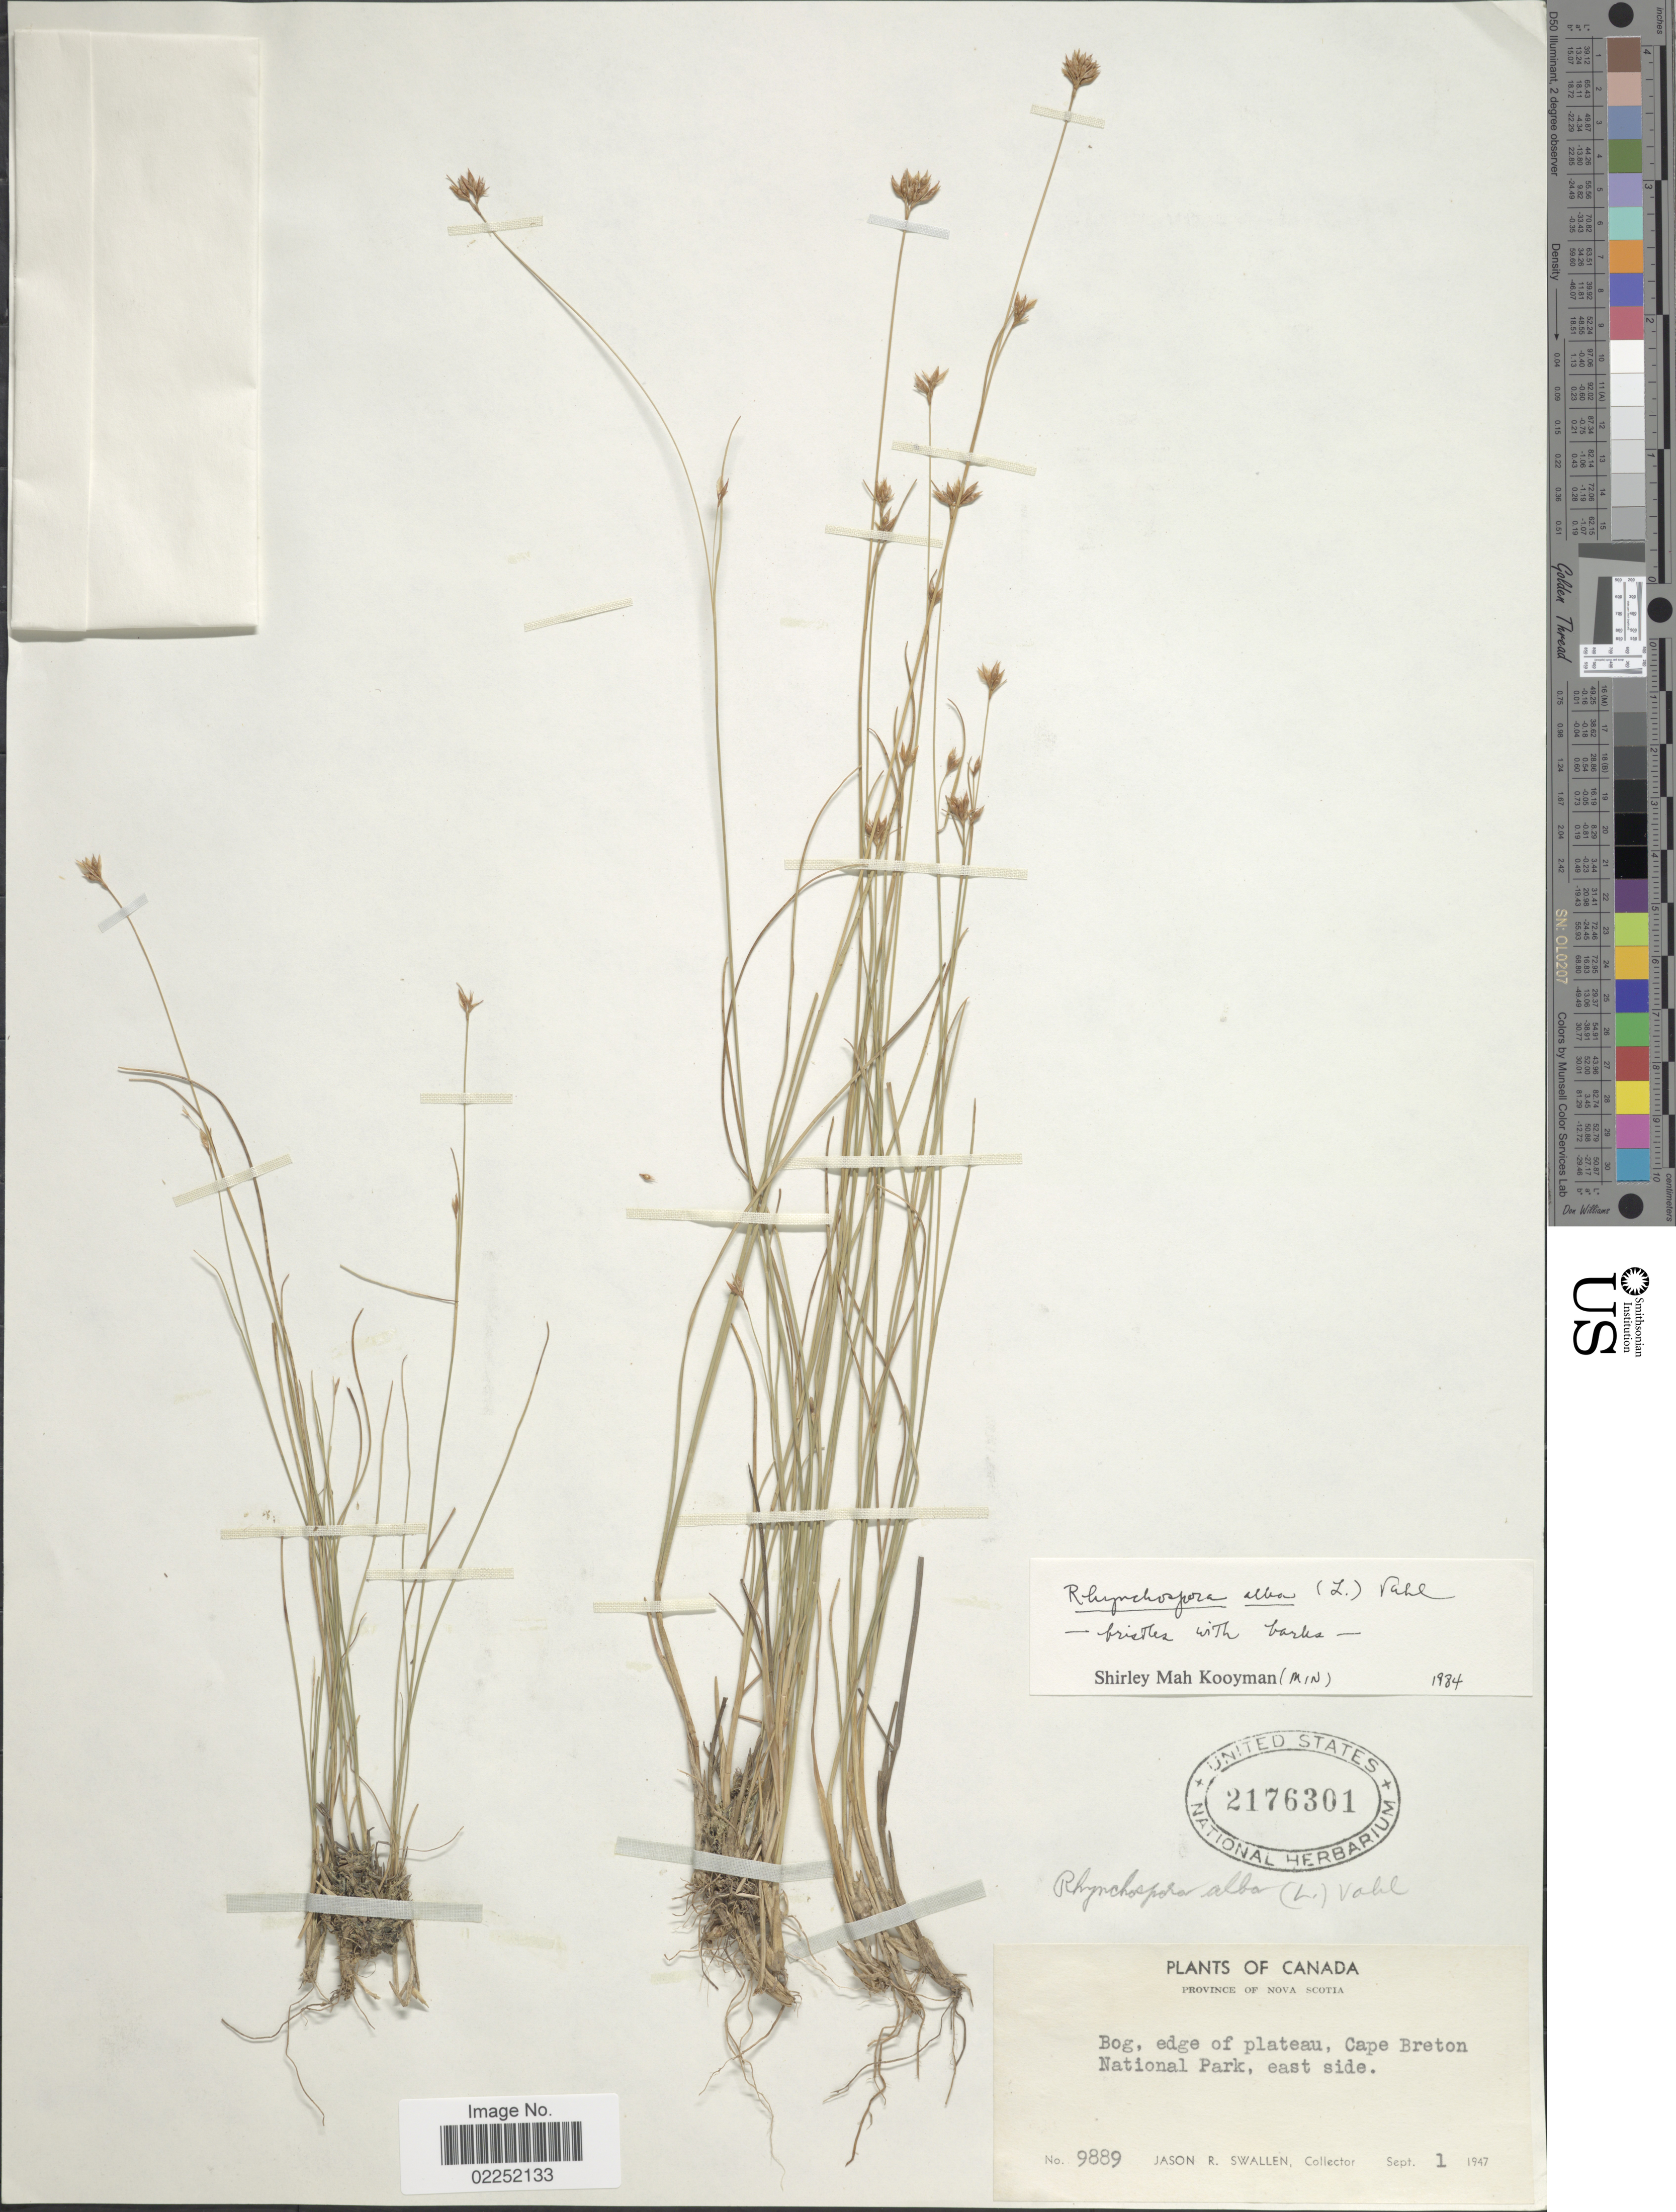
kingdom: Plantae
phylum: Tracheophyta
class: Liliopsida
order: Poales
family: Cyperaceae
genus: Rhynchospora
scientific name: Rhynchospora alba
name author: (L.) Vahl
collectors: J. R. Swallen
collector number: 9889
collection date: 1947-09-01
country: Canada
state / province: Nova Scotia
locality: Bog, edge of plateau, Cape Breton National Park, east side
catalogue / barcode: US 2176301